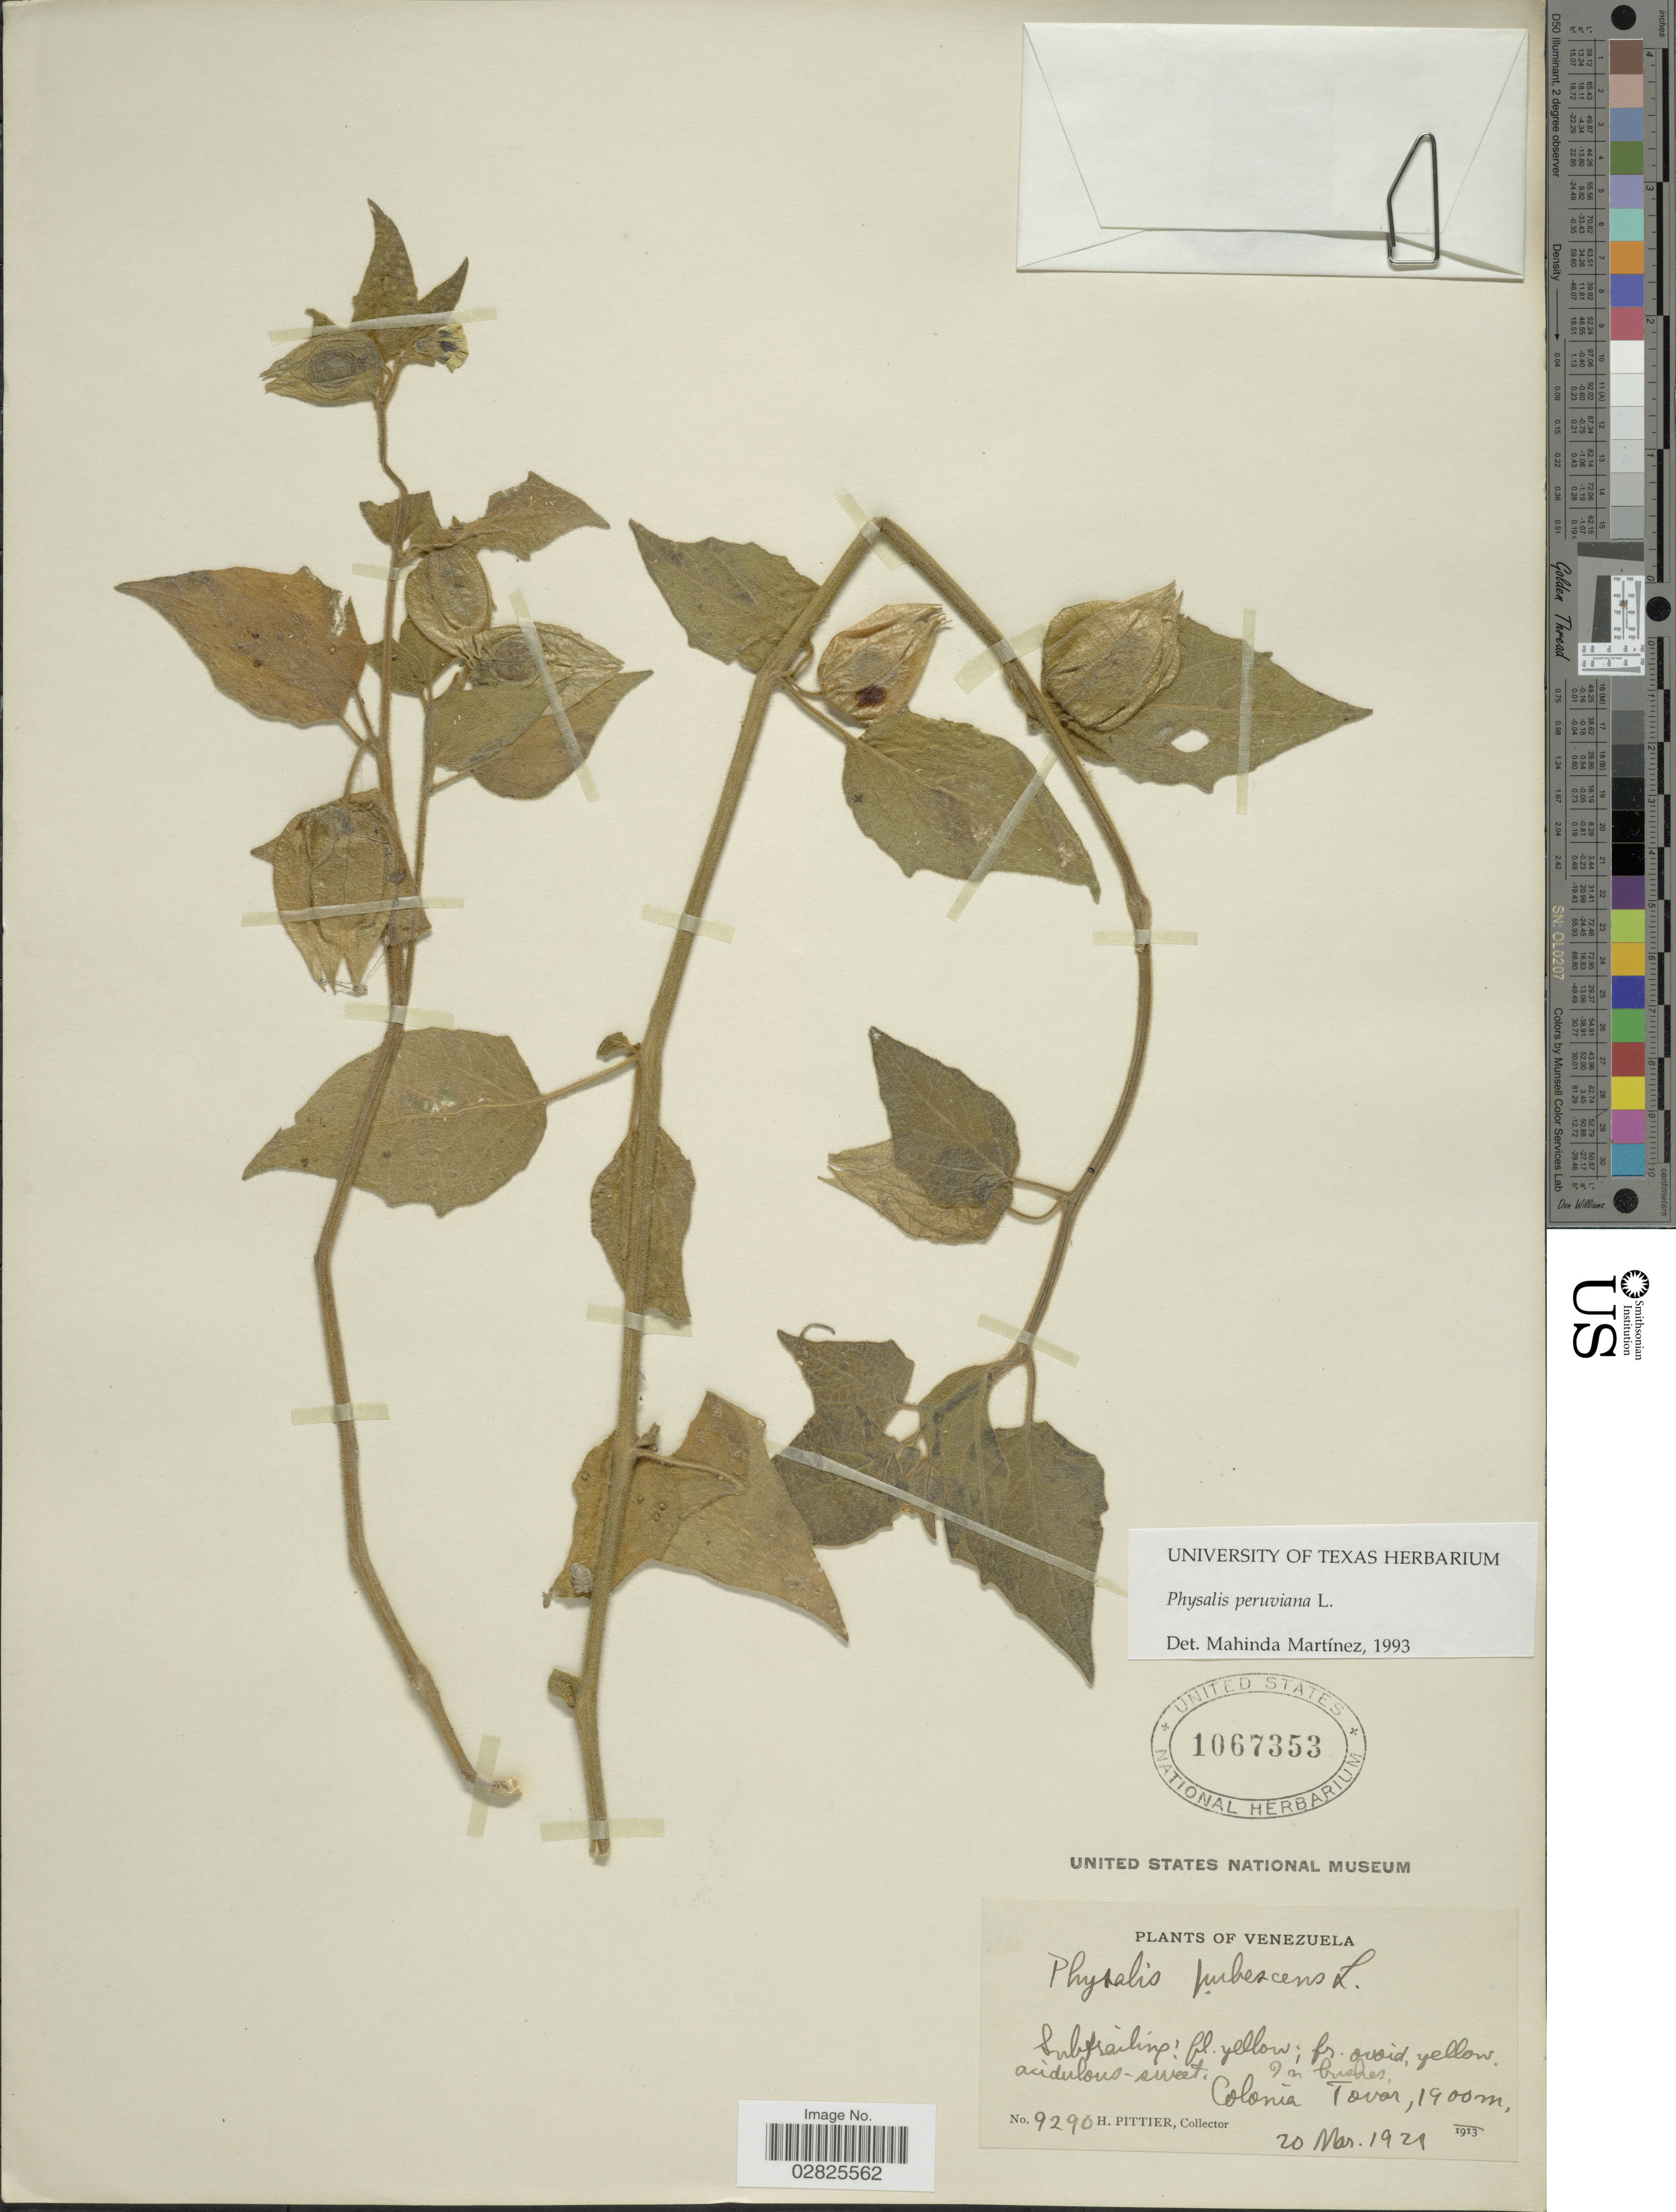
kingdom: Plantae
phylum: Tracheophyta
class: Magnoliopsida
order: Solanales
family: Solanaceae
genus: Physalis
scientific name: Physalis peruviana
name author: L.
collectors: H. F. Pittier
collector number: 9290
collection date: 1921-03-20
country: Venezuela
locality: Colonia Tovar.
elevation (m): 1900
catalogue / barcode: US 1067353